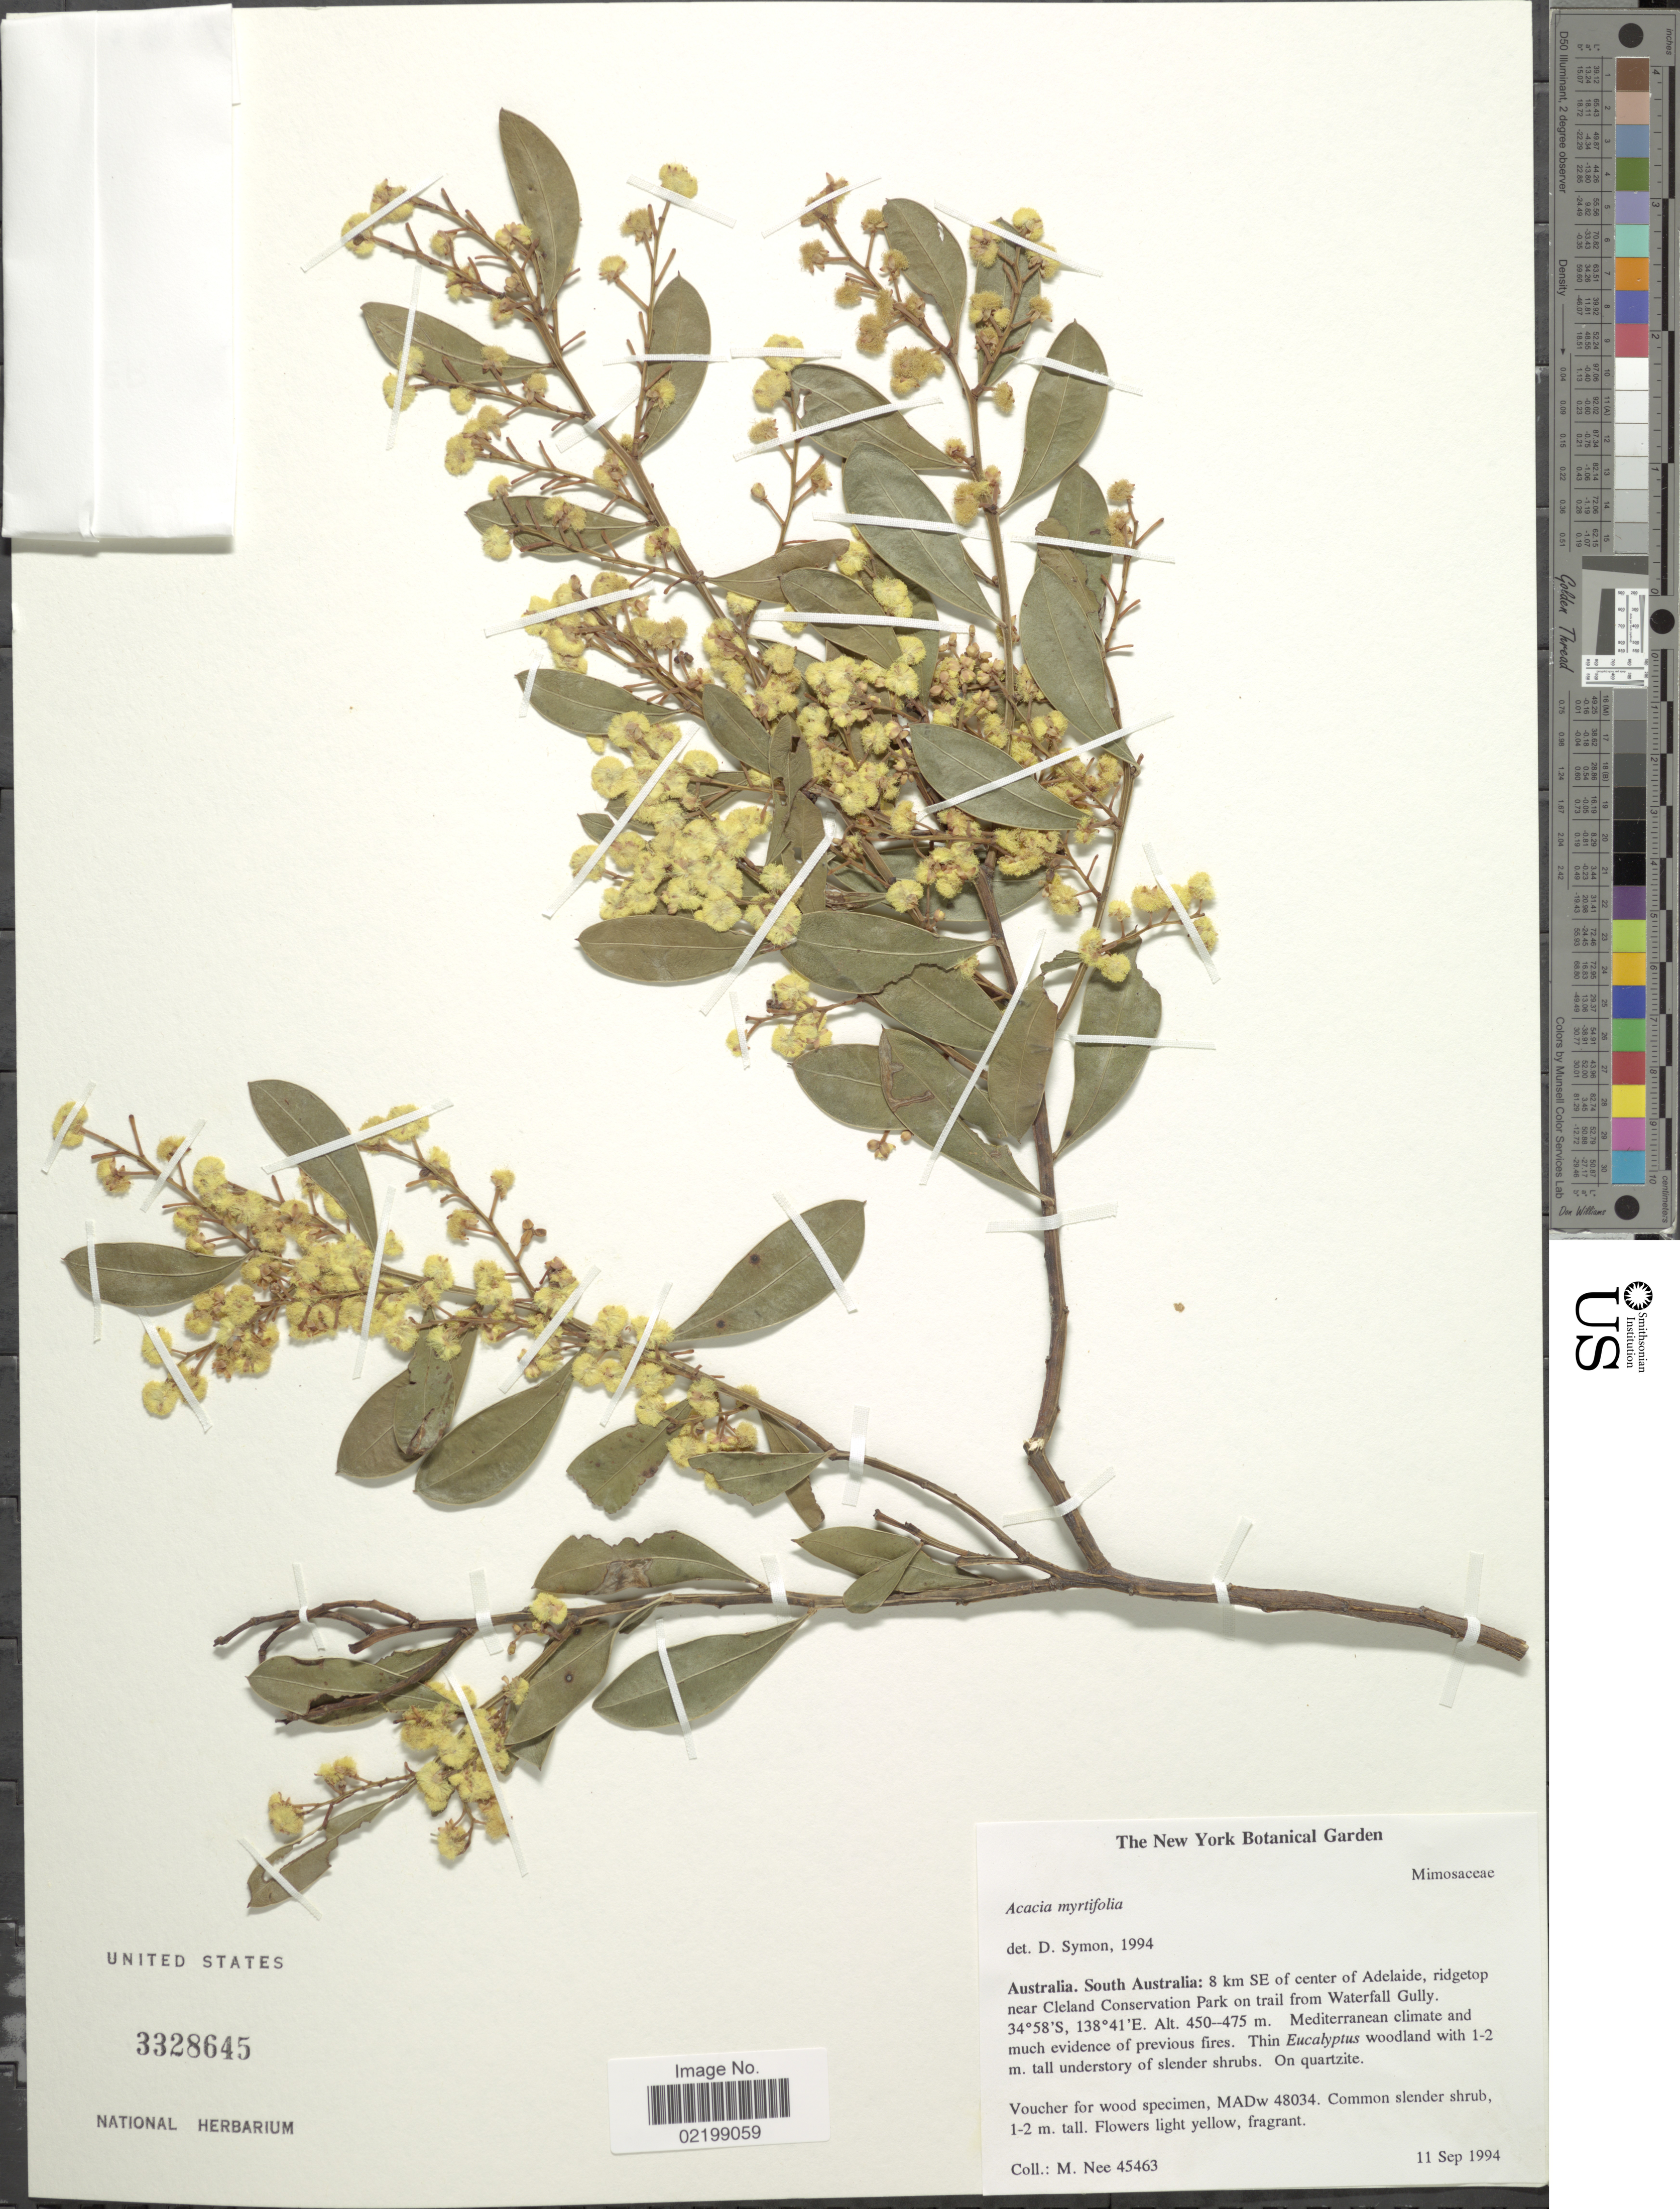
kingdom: Plantae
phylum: Tracheophyta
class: Magnoliopsida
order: Fabales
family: Fabaceae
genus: Acacia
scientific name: Acacia myrtifolia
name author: (Sm.) Willd.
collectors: M. Nee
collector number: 45463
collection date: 1994-09-11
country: Australia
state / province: South Australia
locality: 8 km SE of center of Adelaide, ridgetop near Cleland Conservation Park on trail from Waterfall Gully, on quartzite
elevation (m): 450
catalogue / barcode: US 3328645